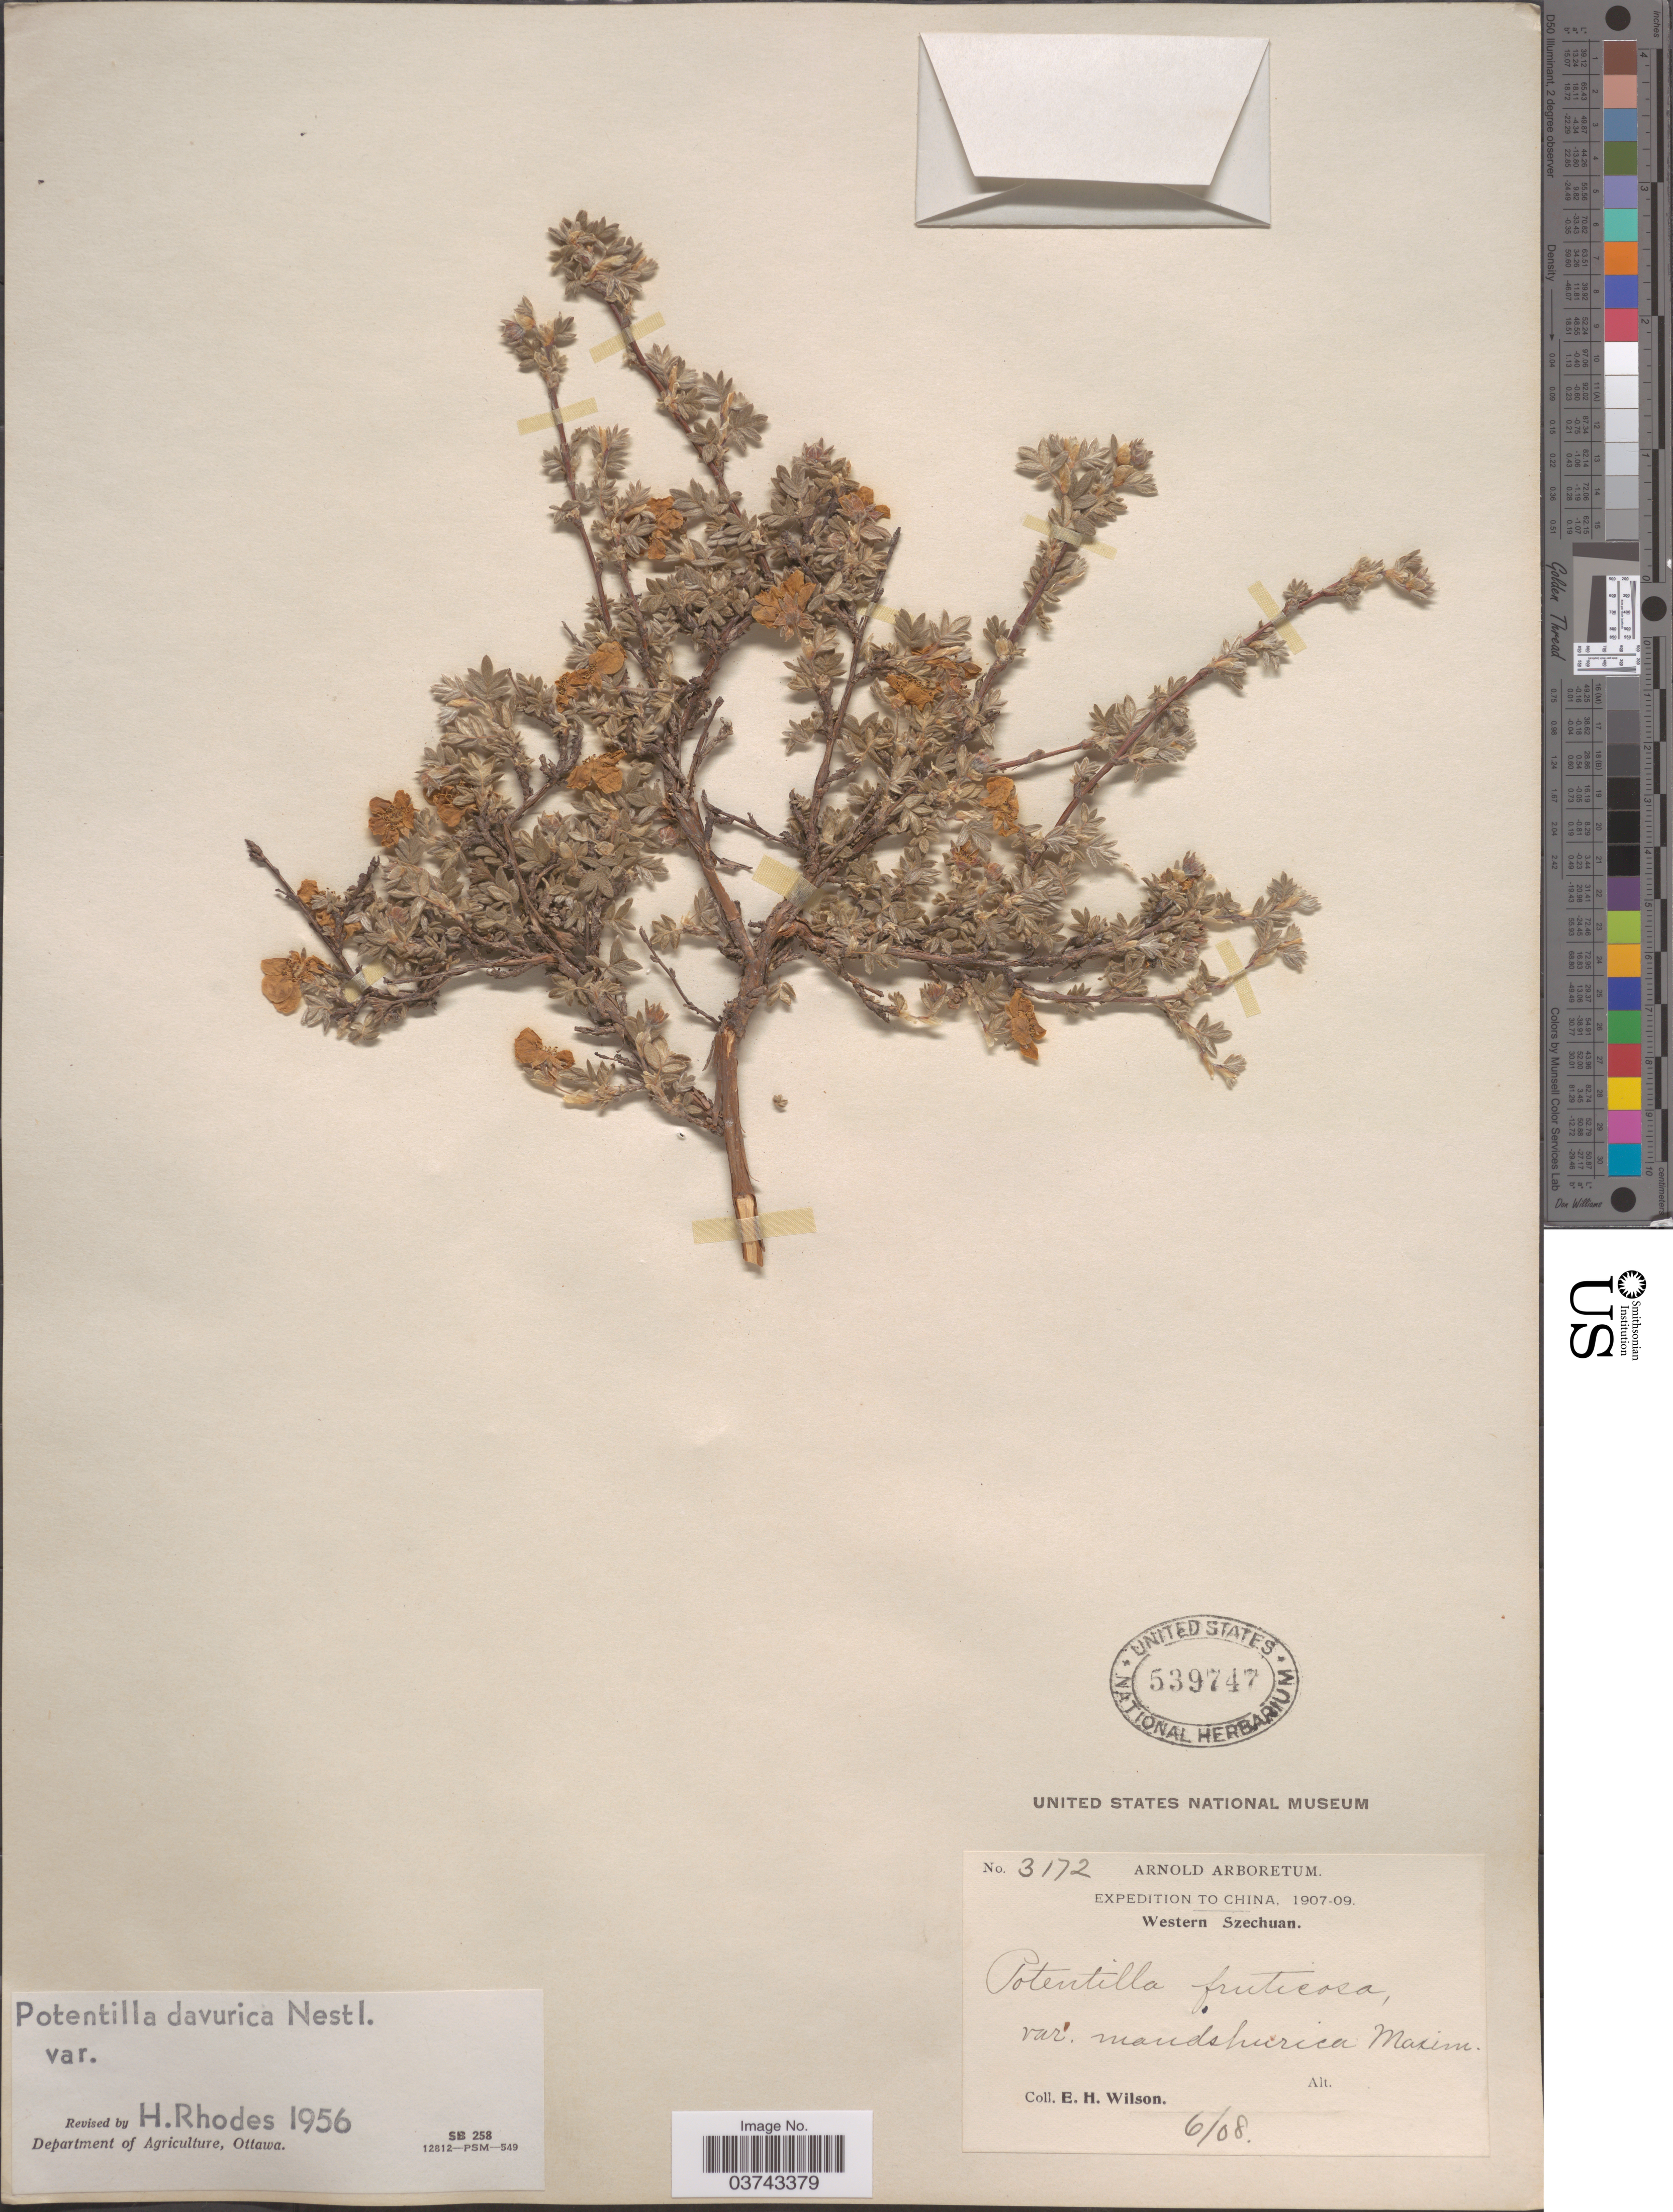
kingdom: Plantae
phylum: Tracheophyta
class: Magnoliopsida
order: Rosales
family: Rosaceae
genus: Dasiphora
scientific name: Dasiphora glabrata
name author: (Willd. ex Schltdl.) Soják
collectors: E. Wilson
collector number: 3172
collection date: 1908-06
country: China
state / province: Sichuan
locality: Western Szechuan.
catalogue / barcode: US 539747